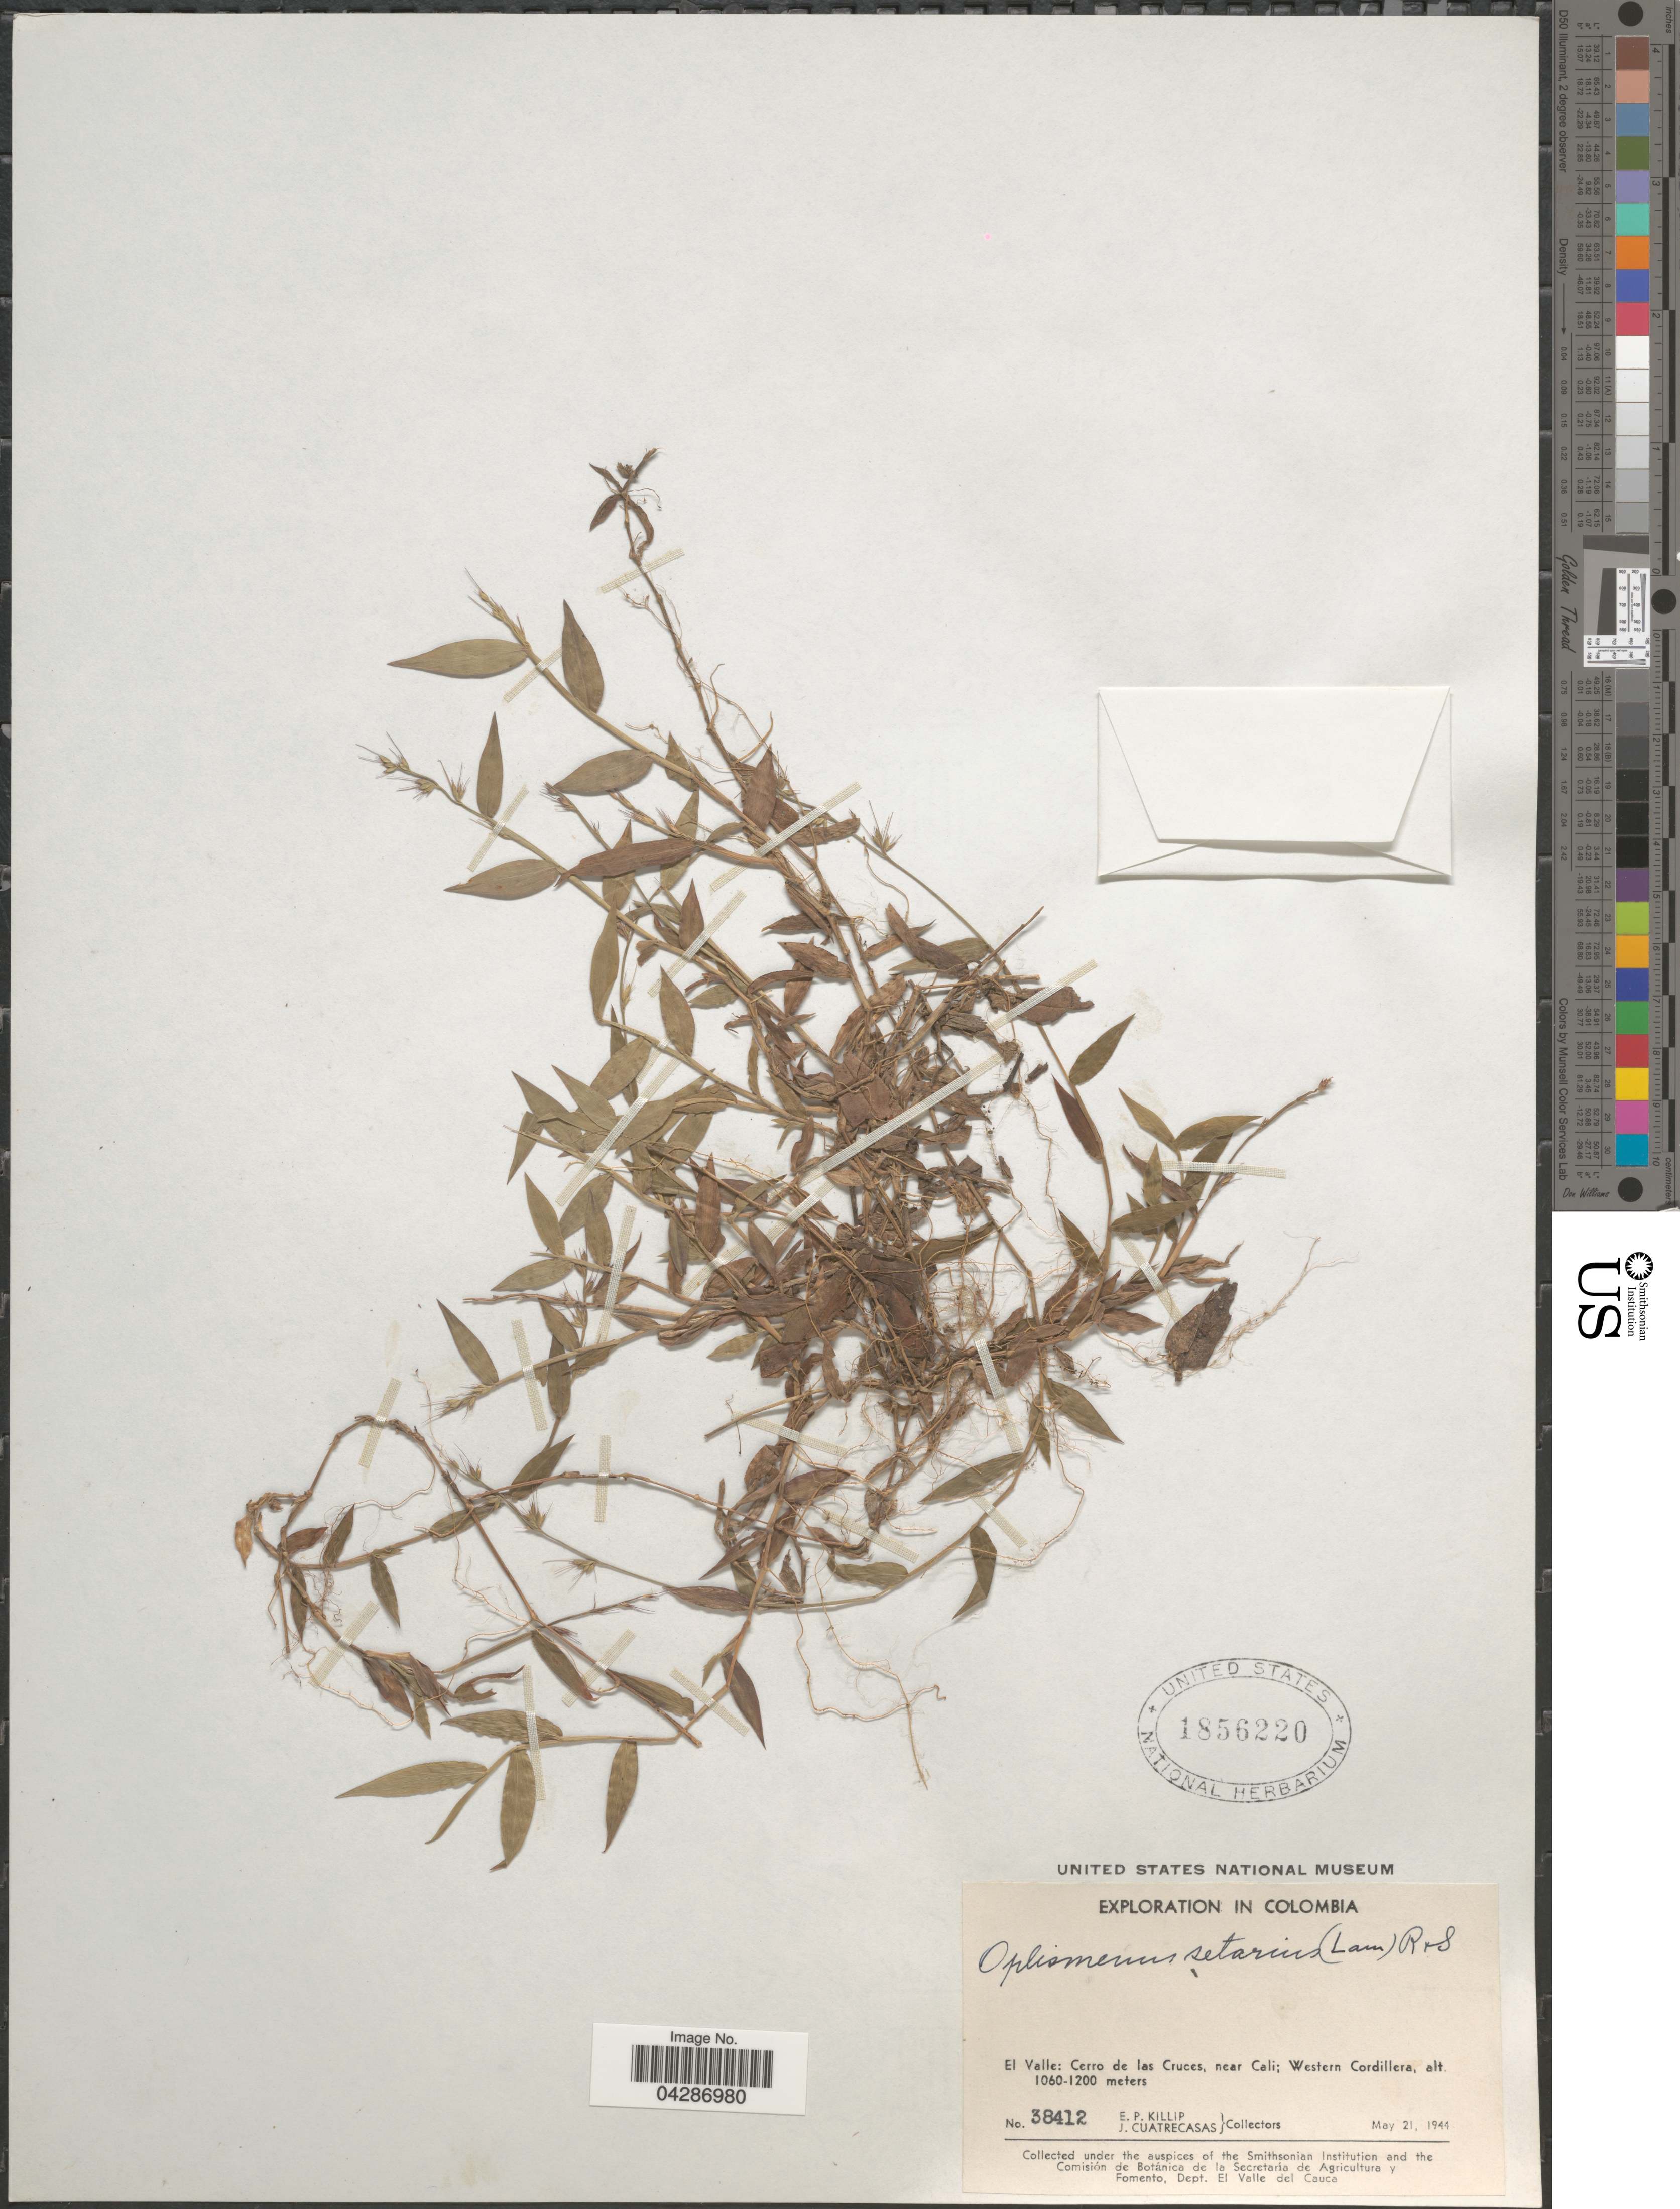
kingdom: Plantae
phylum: Tracheophyta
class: Liliopsida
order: Poales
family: Poaceae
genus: Oplismenus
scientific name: Oplismenus hirtellus subsp. setarius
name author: (Lam.) Mez ex Ekman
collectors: E. P. Killip & J. Cuatrecasas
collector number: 38412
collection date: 1944-05-21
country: Colombia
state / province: Valle del Cauca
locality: Exploration in Colombia. El Valle: Cerro de las Cruces, near Cali; Western Cordillera.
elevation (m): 1060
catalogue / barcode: US 1856220